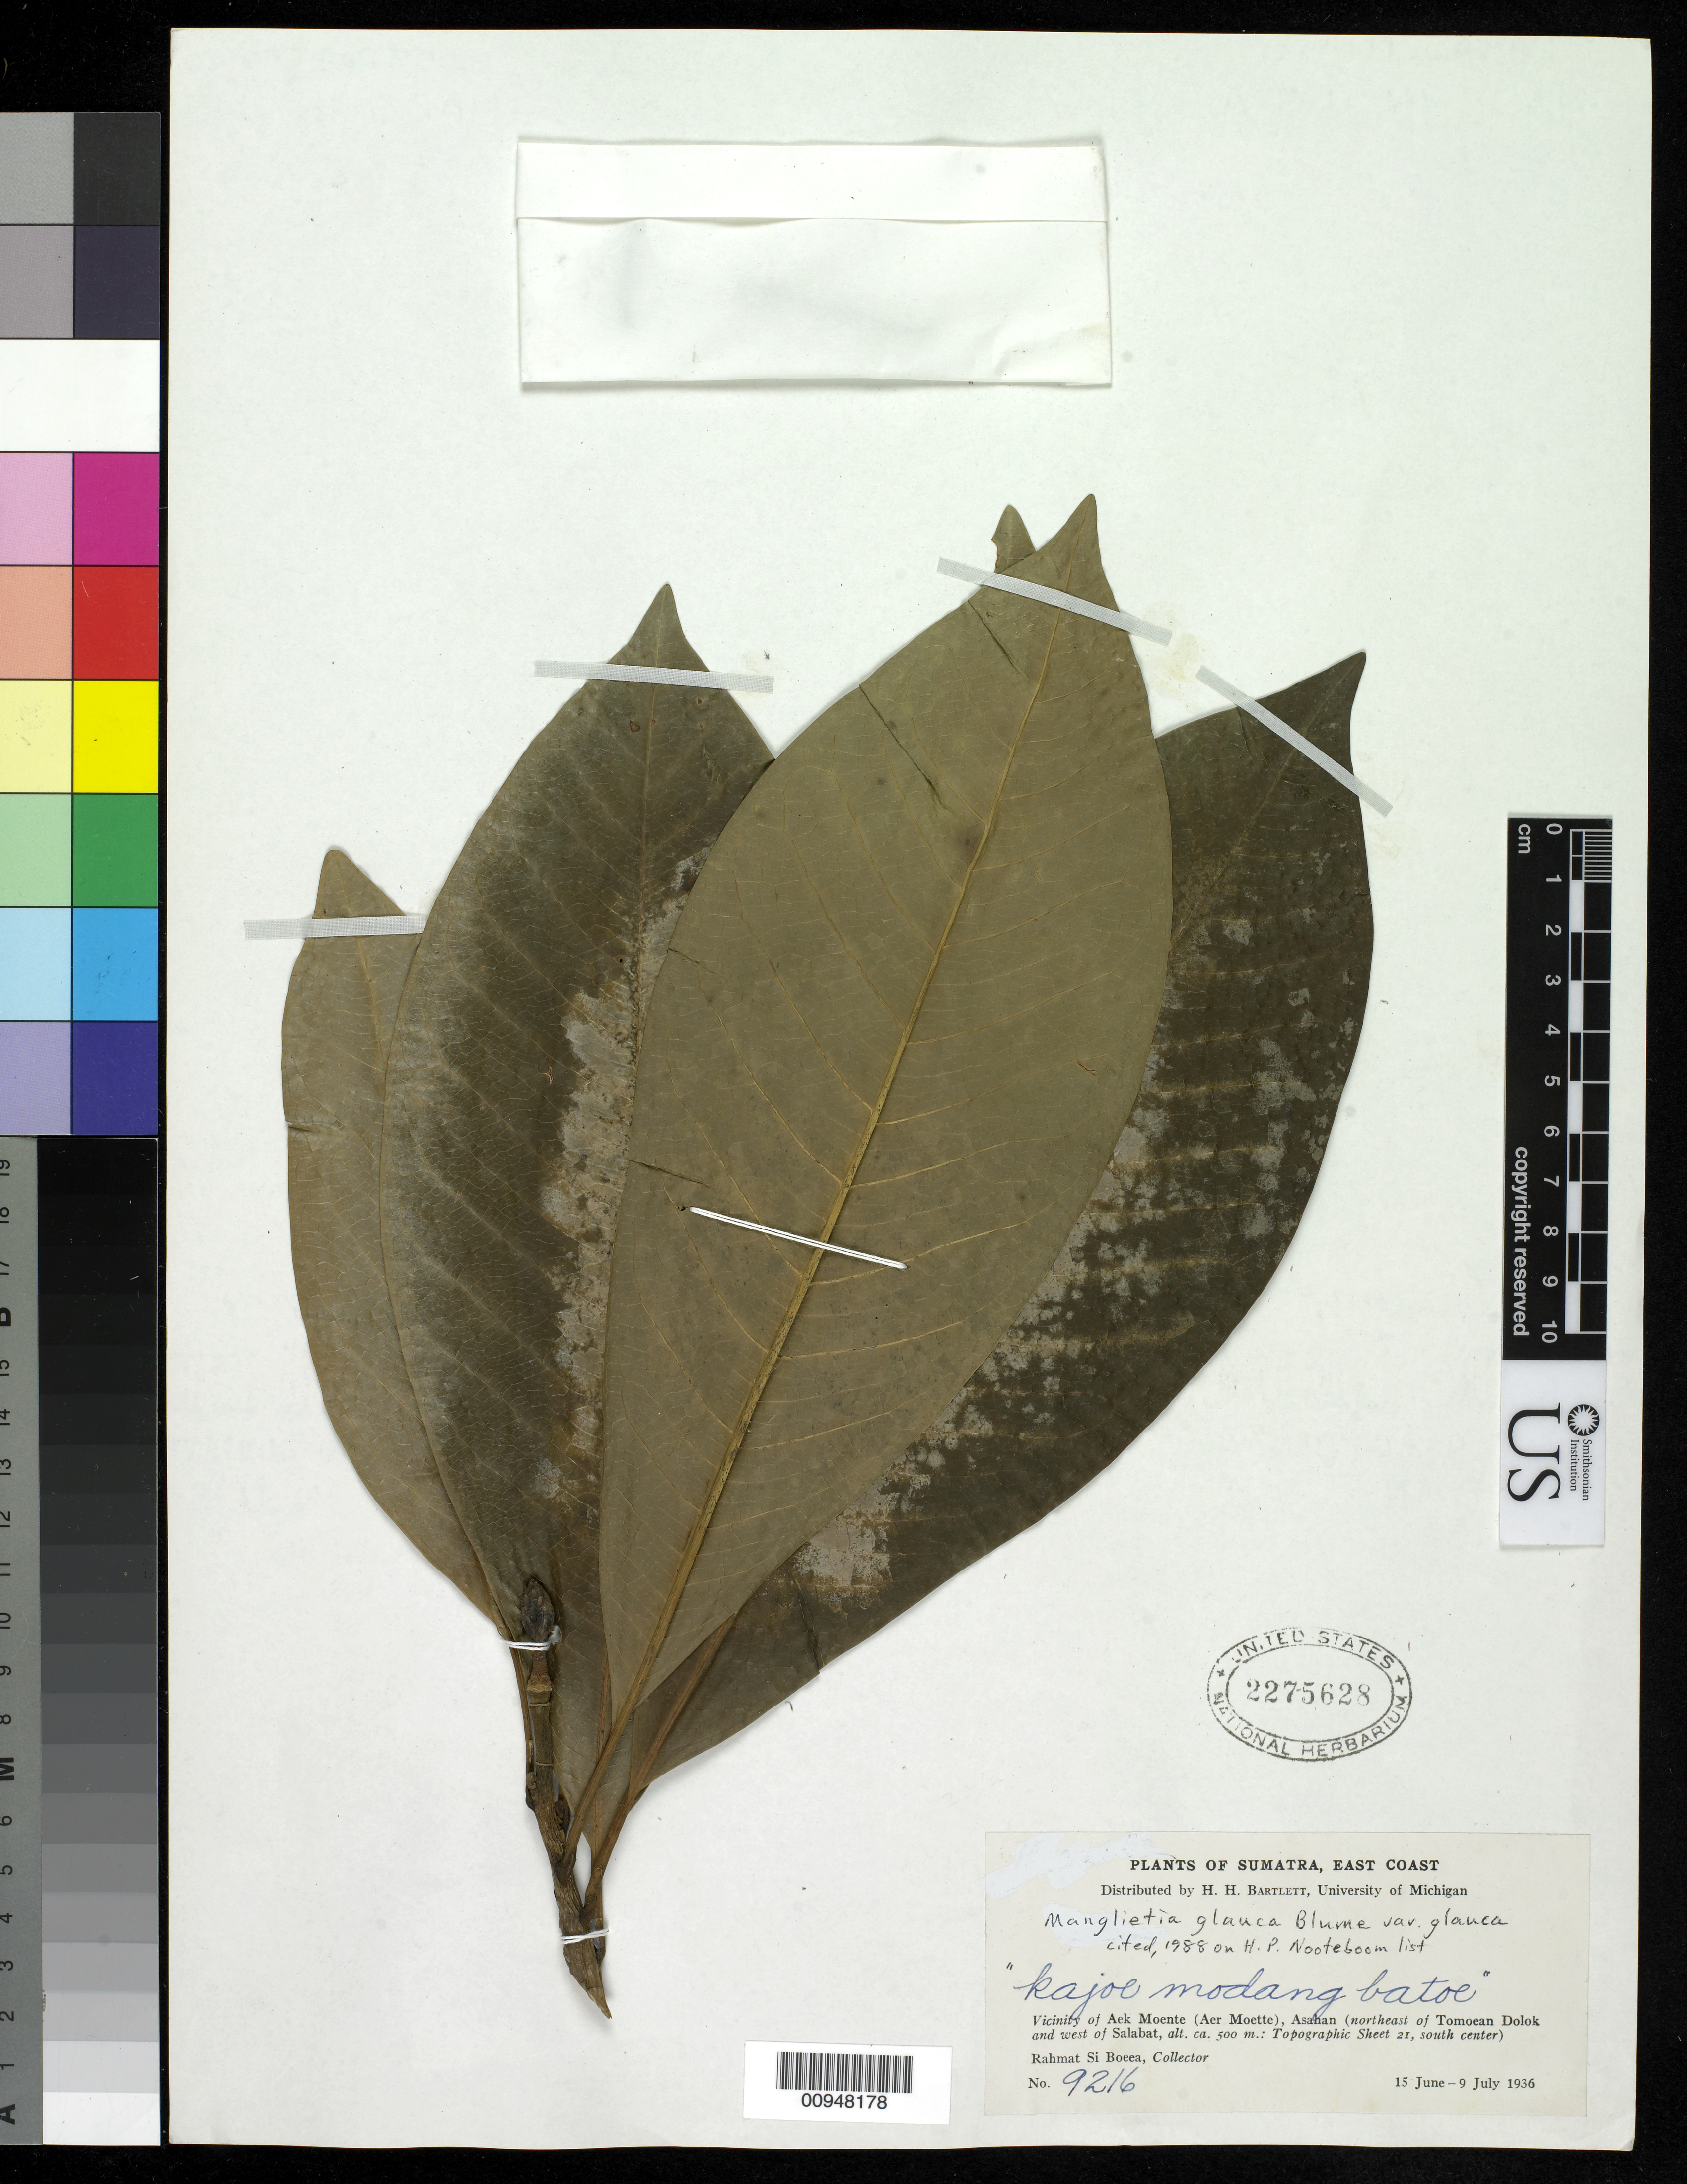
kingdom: Plantae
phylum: Tracheophyta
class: Magnoliopsida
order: Magnoliales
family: Magnoliaceae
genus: Magnolia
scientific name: Magnolia sumatrana var. glauca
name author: (Blume) Figlar & Noot.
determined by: Strong, Mark T., (BOT), Smithsonian Institution - National Museum of Natural History (UNITED STATES)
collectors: Rahmat Si Boeea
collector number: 9216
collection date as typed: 15 Jun 1936 to 09 Jul 1936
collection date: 1936-06-15/1936-07-09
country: Indonesia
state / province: Sumatra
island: Sumatra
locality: Vicinity of Aek Moente (Aer Moette), Asahan (NE of Tomoean Dolok and W of Salabat)>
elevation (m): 500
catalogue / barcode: US 2275628